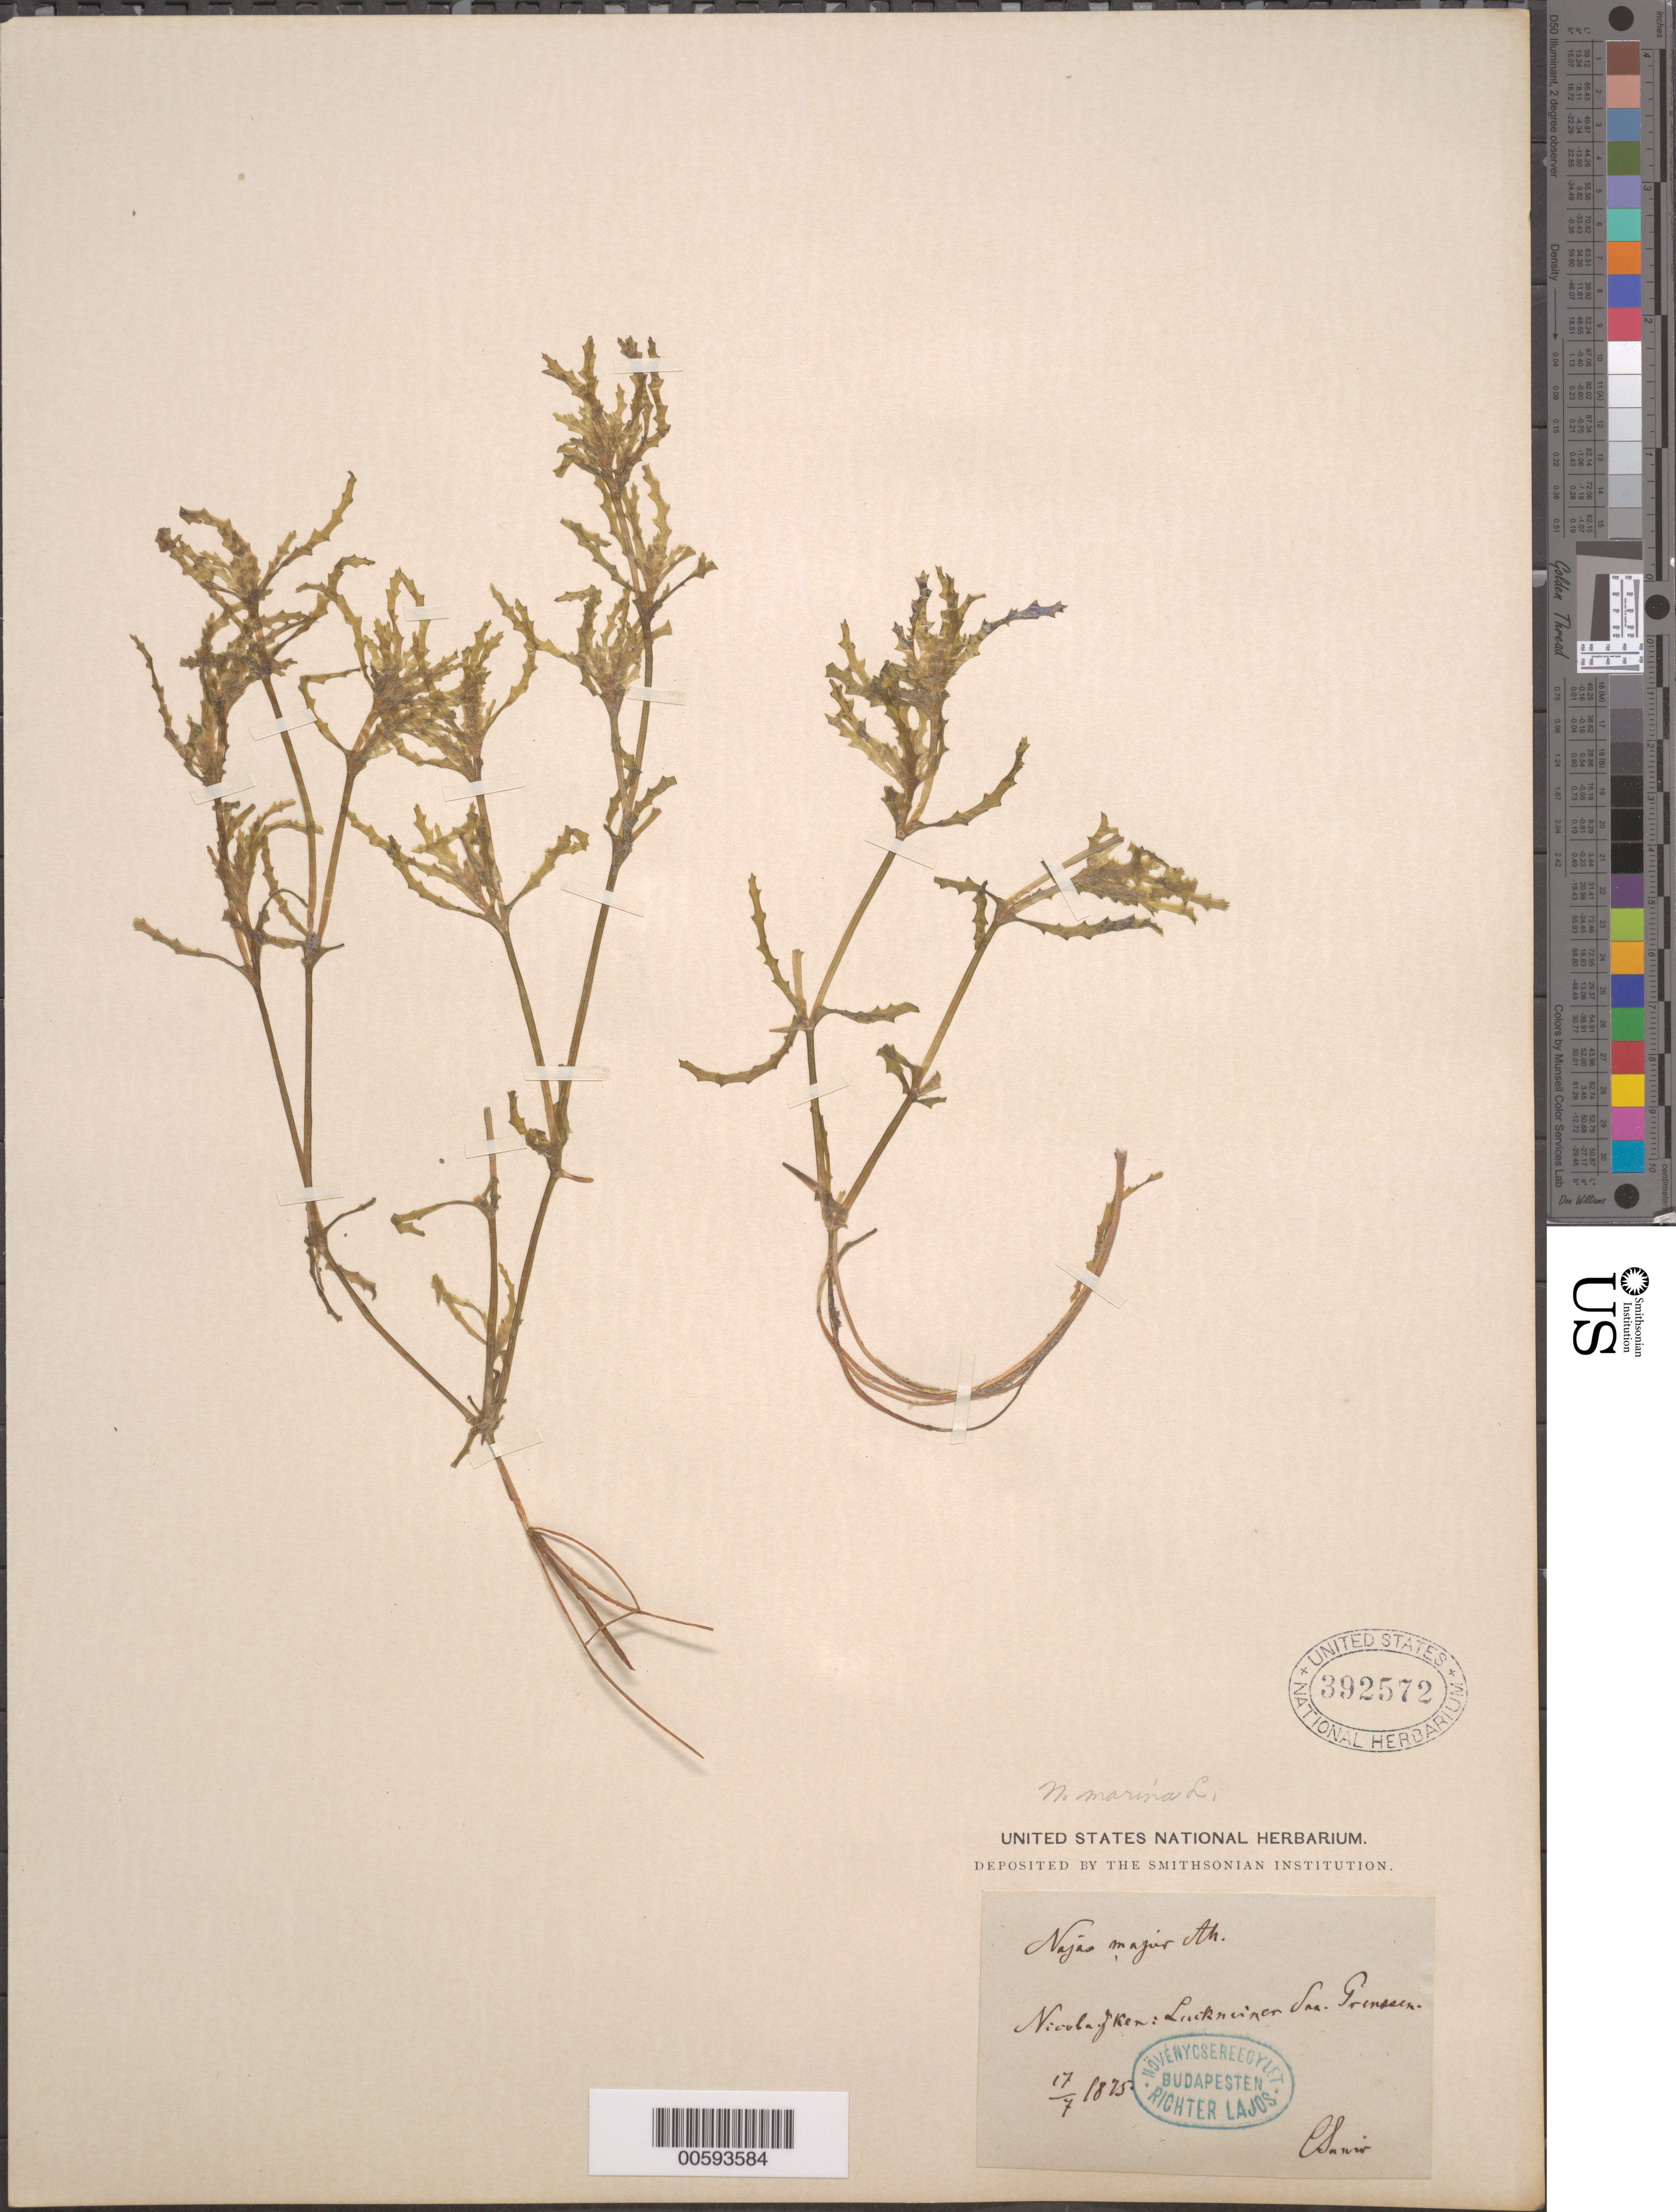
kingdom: Plantae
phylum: Tracheophyta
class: Liliopsida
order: Alismatales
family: Hydrocharitaceae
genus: Najas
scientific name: Najas major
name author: All.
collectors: C. Suniw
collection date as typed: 17 Jul 1875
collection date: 1875-07-17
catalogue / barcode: US 392572